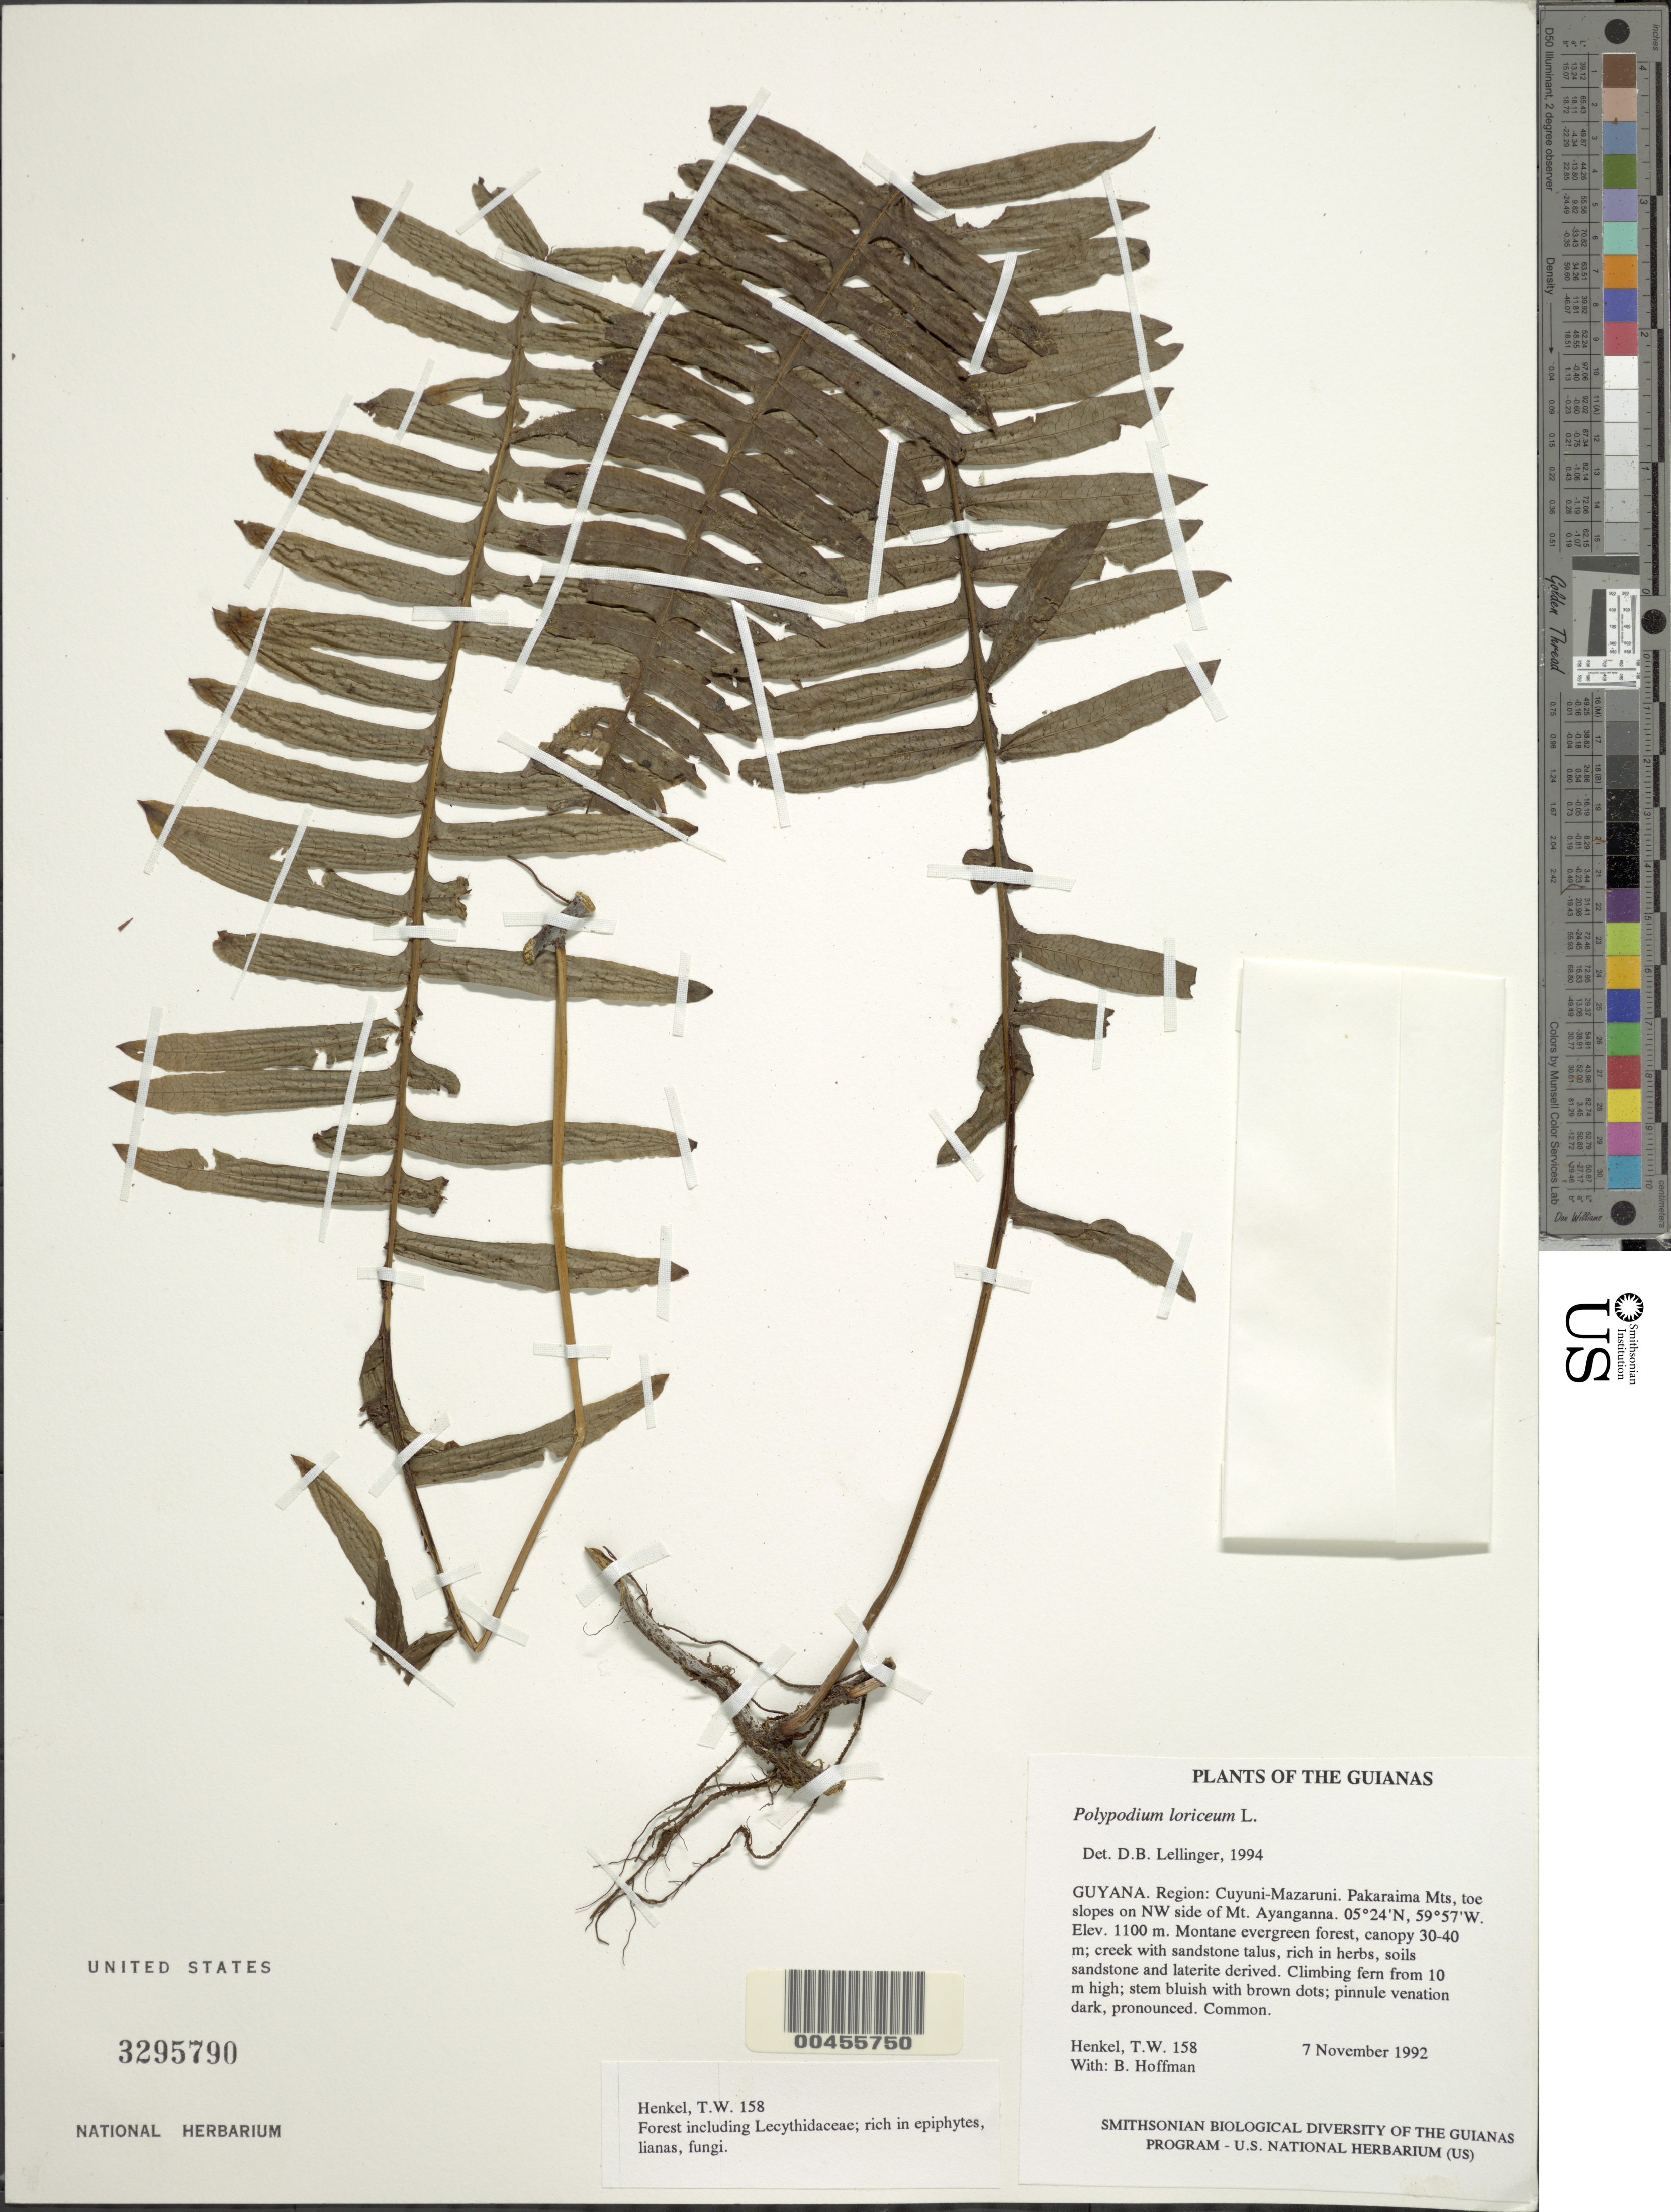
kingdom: Plantae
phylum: Tracheophyta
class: Polypodiopsida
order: Polypodiales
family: Polypodiaceae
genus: Serpocaulon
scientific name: Serpocaulon loriceum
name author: (L.) A.R. Sm.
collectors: T. Henkel & B. Hoffman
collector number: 158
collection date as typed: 7 November 1992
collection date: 1992-11-07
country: Guyana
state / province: Cuyuni-Mazaruni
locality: Pakaraima Mts, toe slopes on NW side of Mt. Ayanganna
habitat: Montane evergreen forest, canopy 30-40 m; creek with sandstone talus, rich in herbs, soils sandstone and laterite derived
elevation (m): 1100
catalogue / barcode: US 3295790